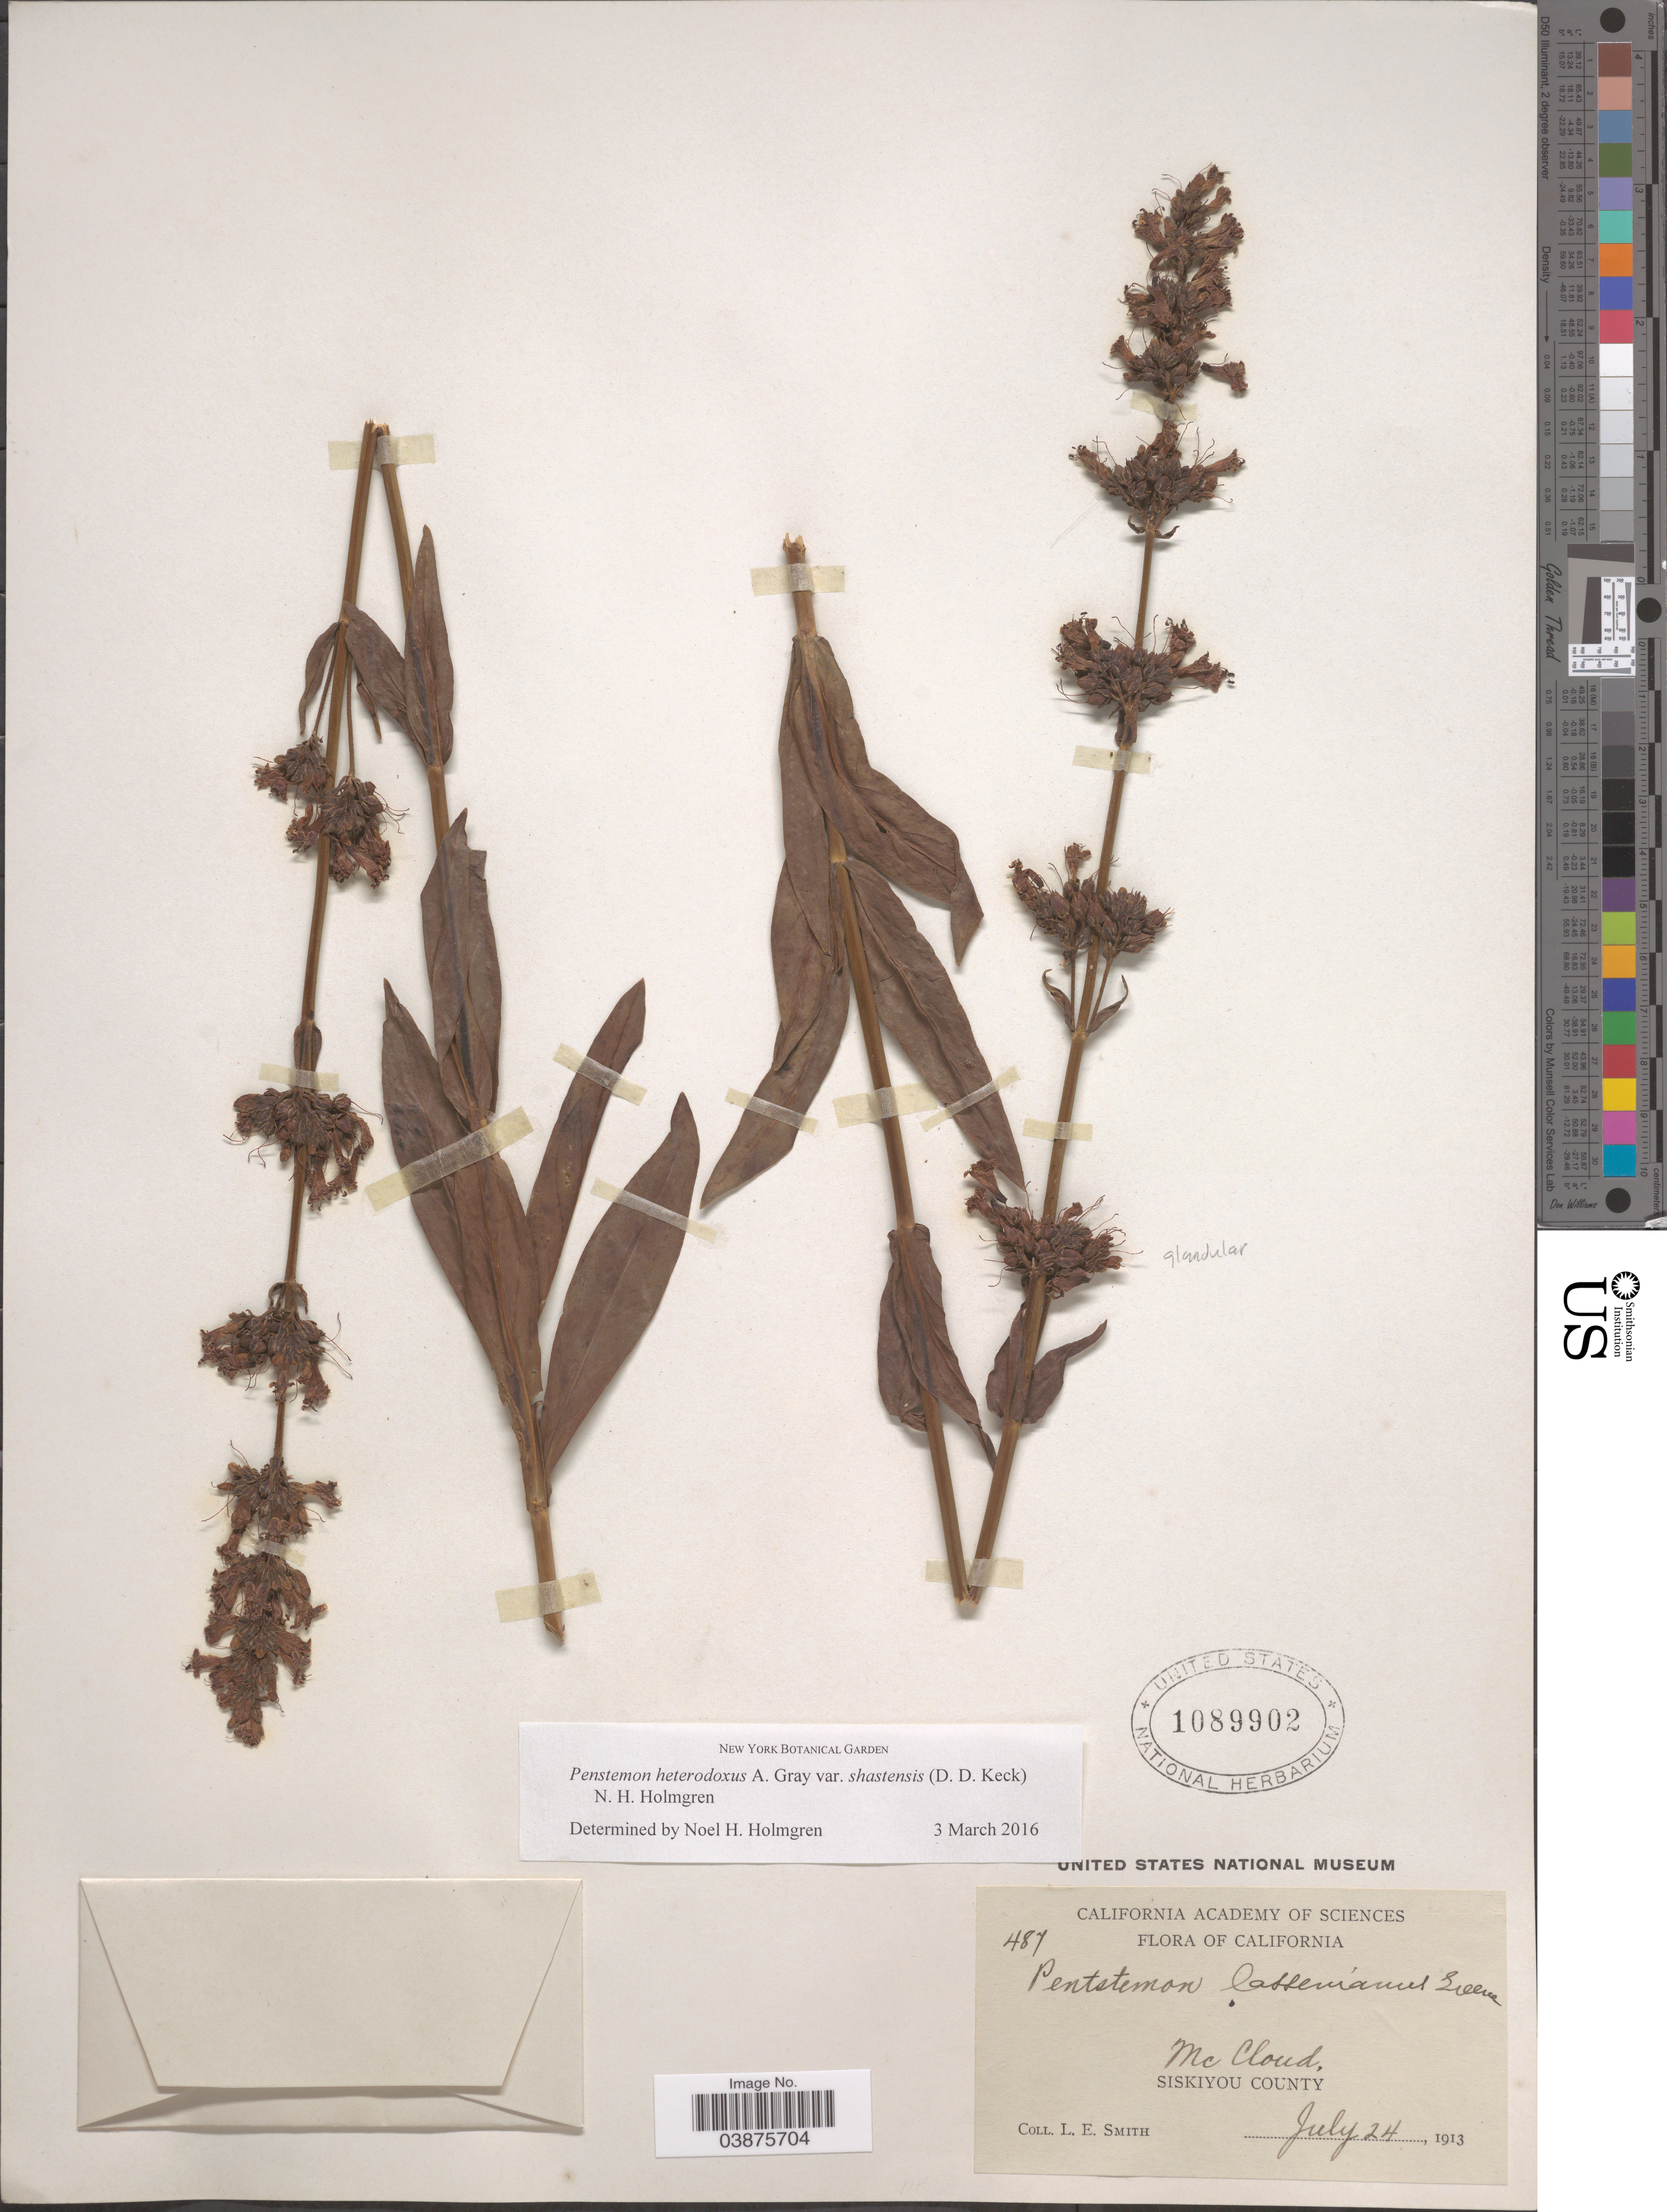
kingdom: Plantae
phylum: Tracheophyta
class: Magnoliopsida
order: Lamiales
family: Plantaginaceae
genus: Penstemon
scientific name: Penstemon heterodoxus var. shastensis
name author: (D.D. Keck) N.H. Holmgren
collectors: L. E. Smith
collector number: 487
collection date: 1913-07-24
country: United States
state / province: California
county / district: Siskiyou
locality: Mc Cloud. Siskiyou County.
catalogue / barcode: US 1089902